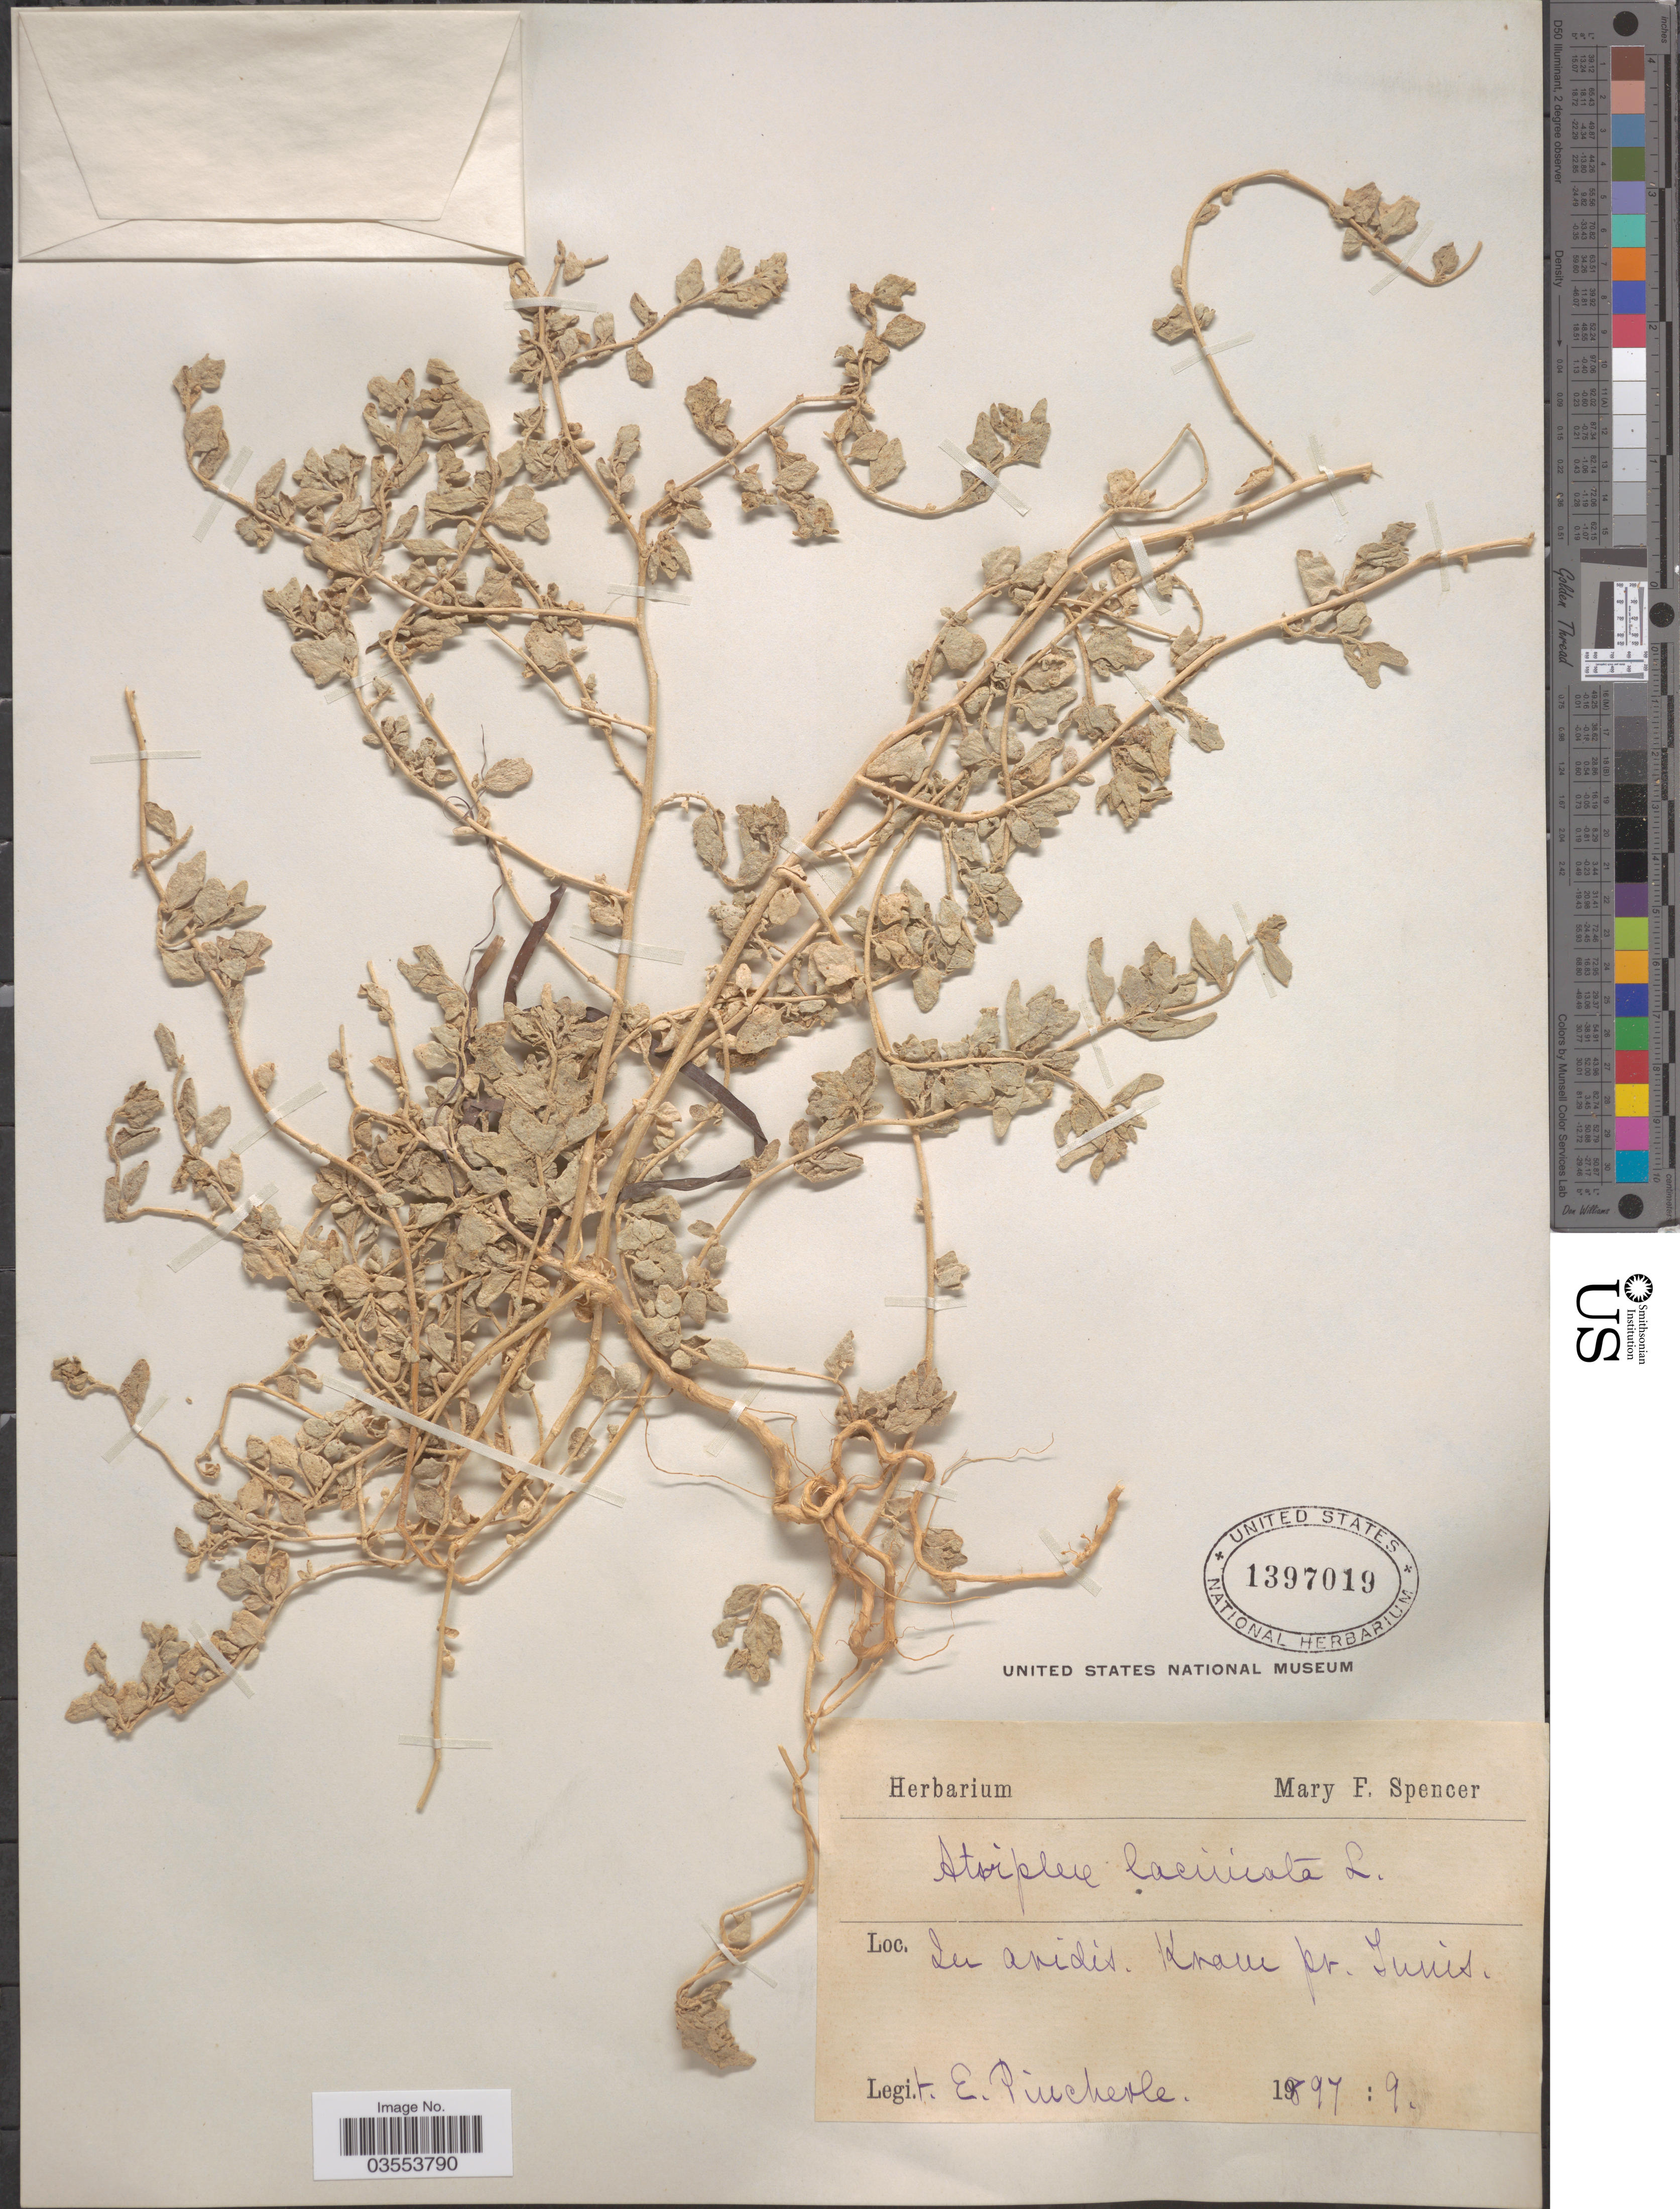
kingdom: Plantae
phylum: Tracheophyta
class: Magnoliopsida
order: Caryophyllales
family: Amaranthaceae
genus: Atriplex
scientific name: Atriplex laciniata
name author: L.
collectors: E. Pincherle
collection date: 1897-09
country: Tunisia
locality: In aridis. Kram pr. Tunis.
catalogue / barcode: US 1397019